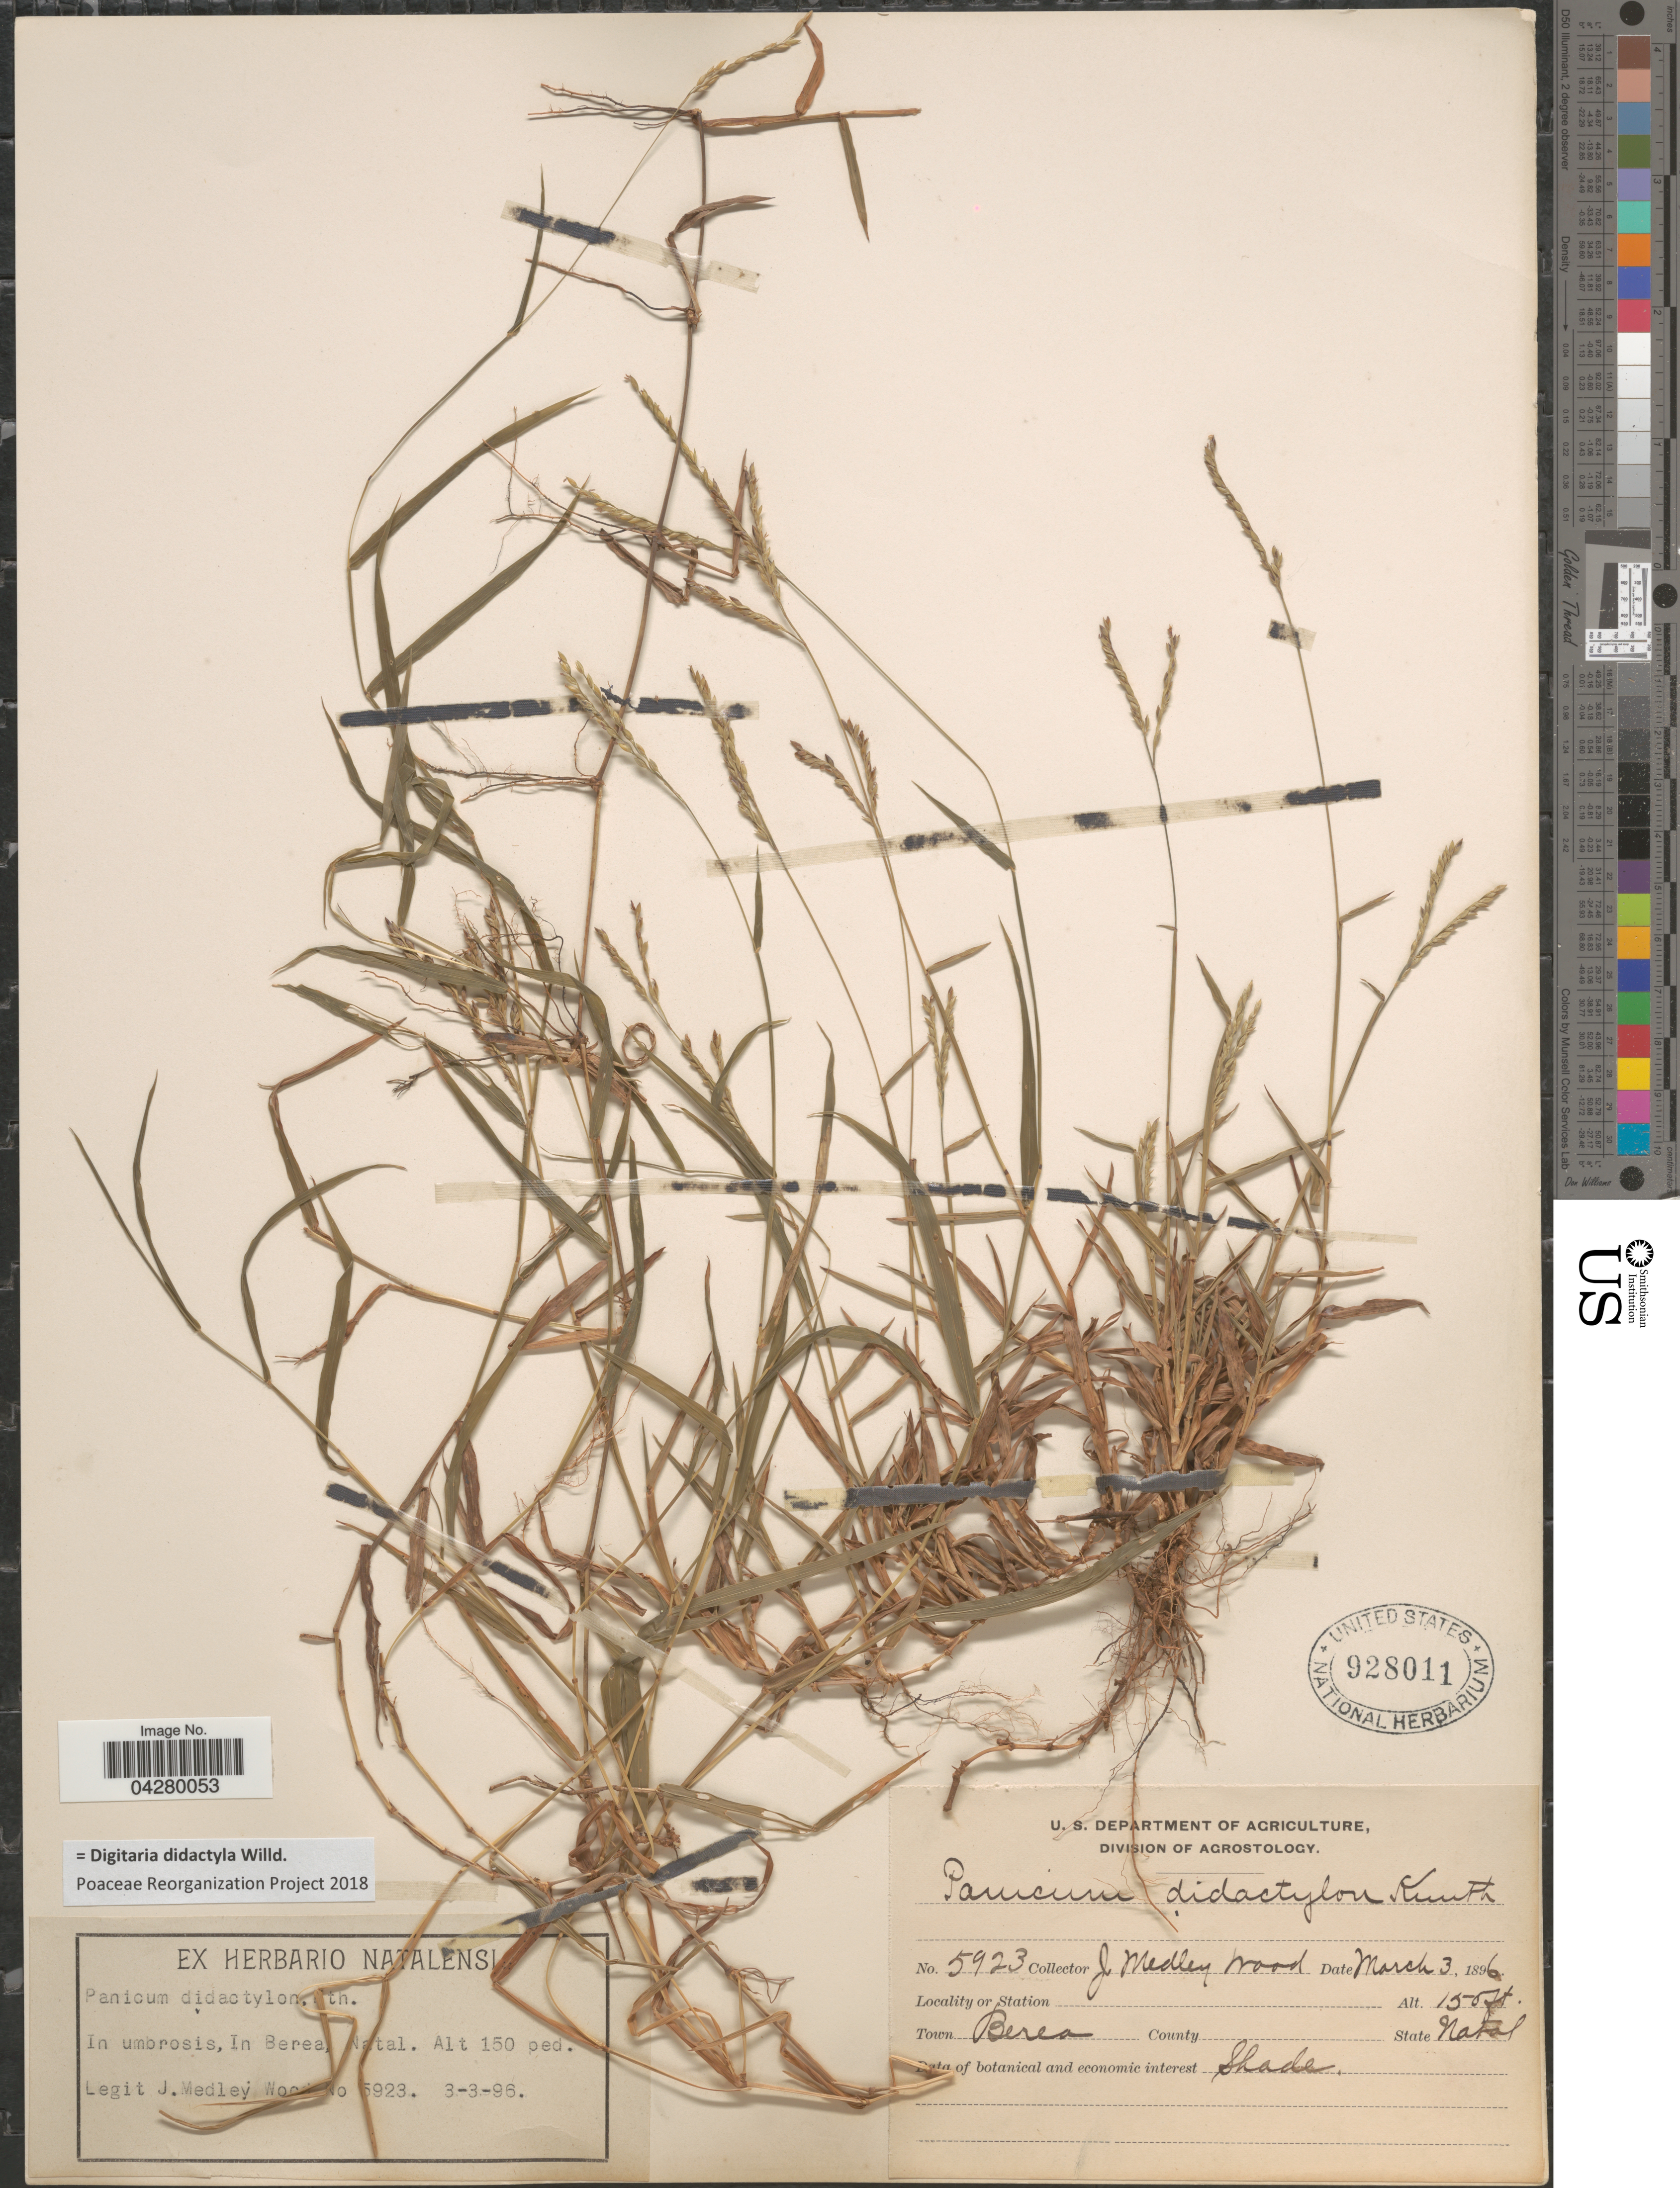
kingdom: Plantae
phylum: Tracheophyta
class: Liliopsida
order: Poales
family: Poaceae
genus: Digitaria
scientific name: Digitaria didactyla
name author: Willd.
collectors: J. Medley Wood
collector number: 5923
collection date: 1896-03-03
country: South Africa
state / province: KwaZulu-Natal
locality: Town Berea. State Natal. In umbrosis, In Berea, Natal.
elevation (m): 46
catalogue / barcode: US 928011